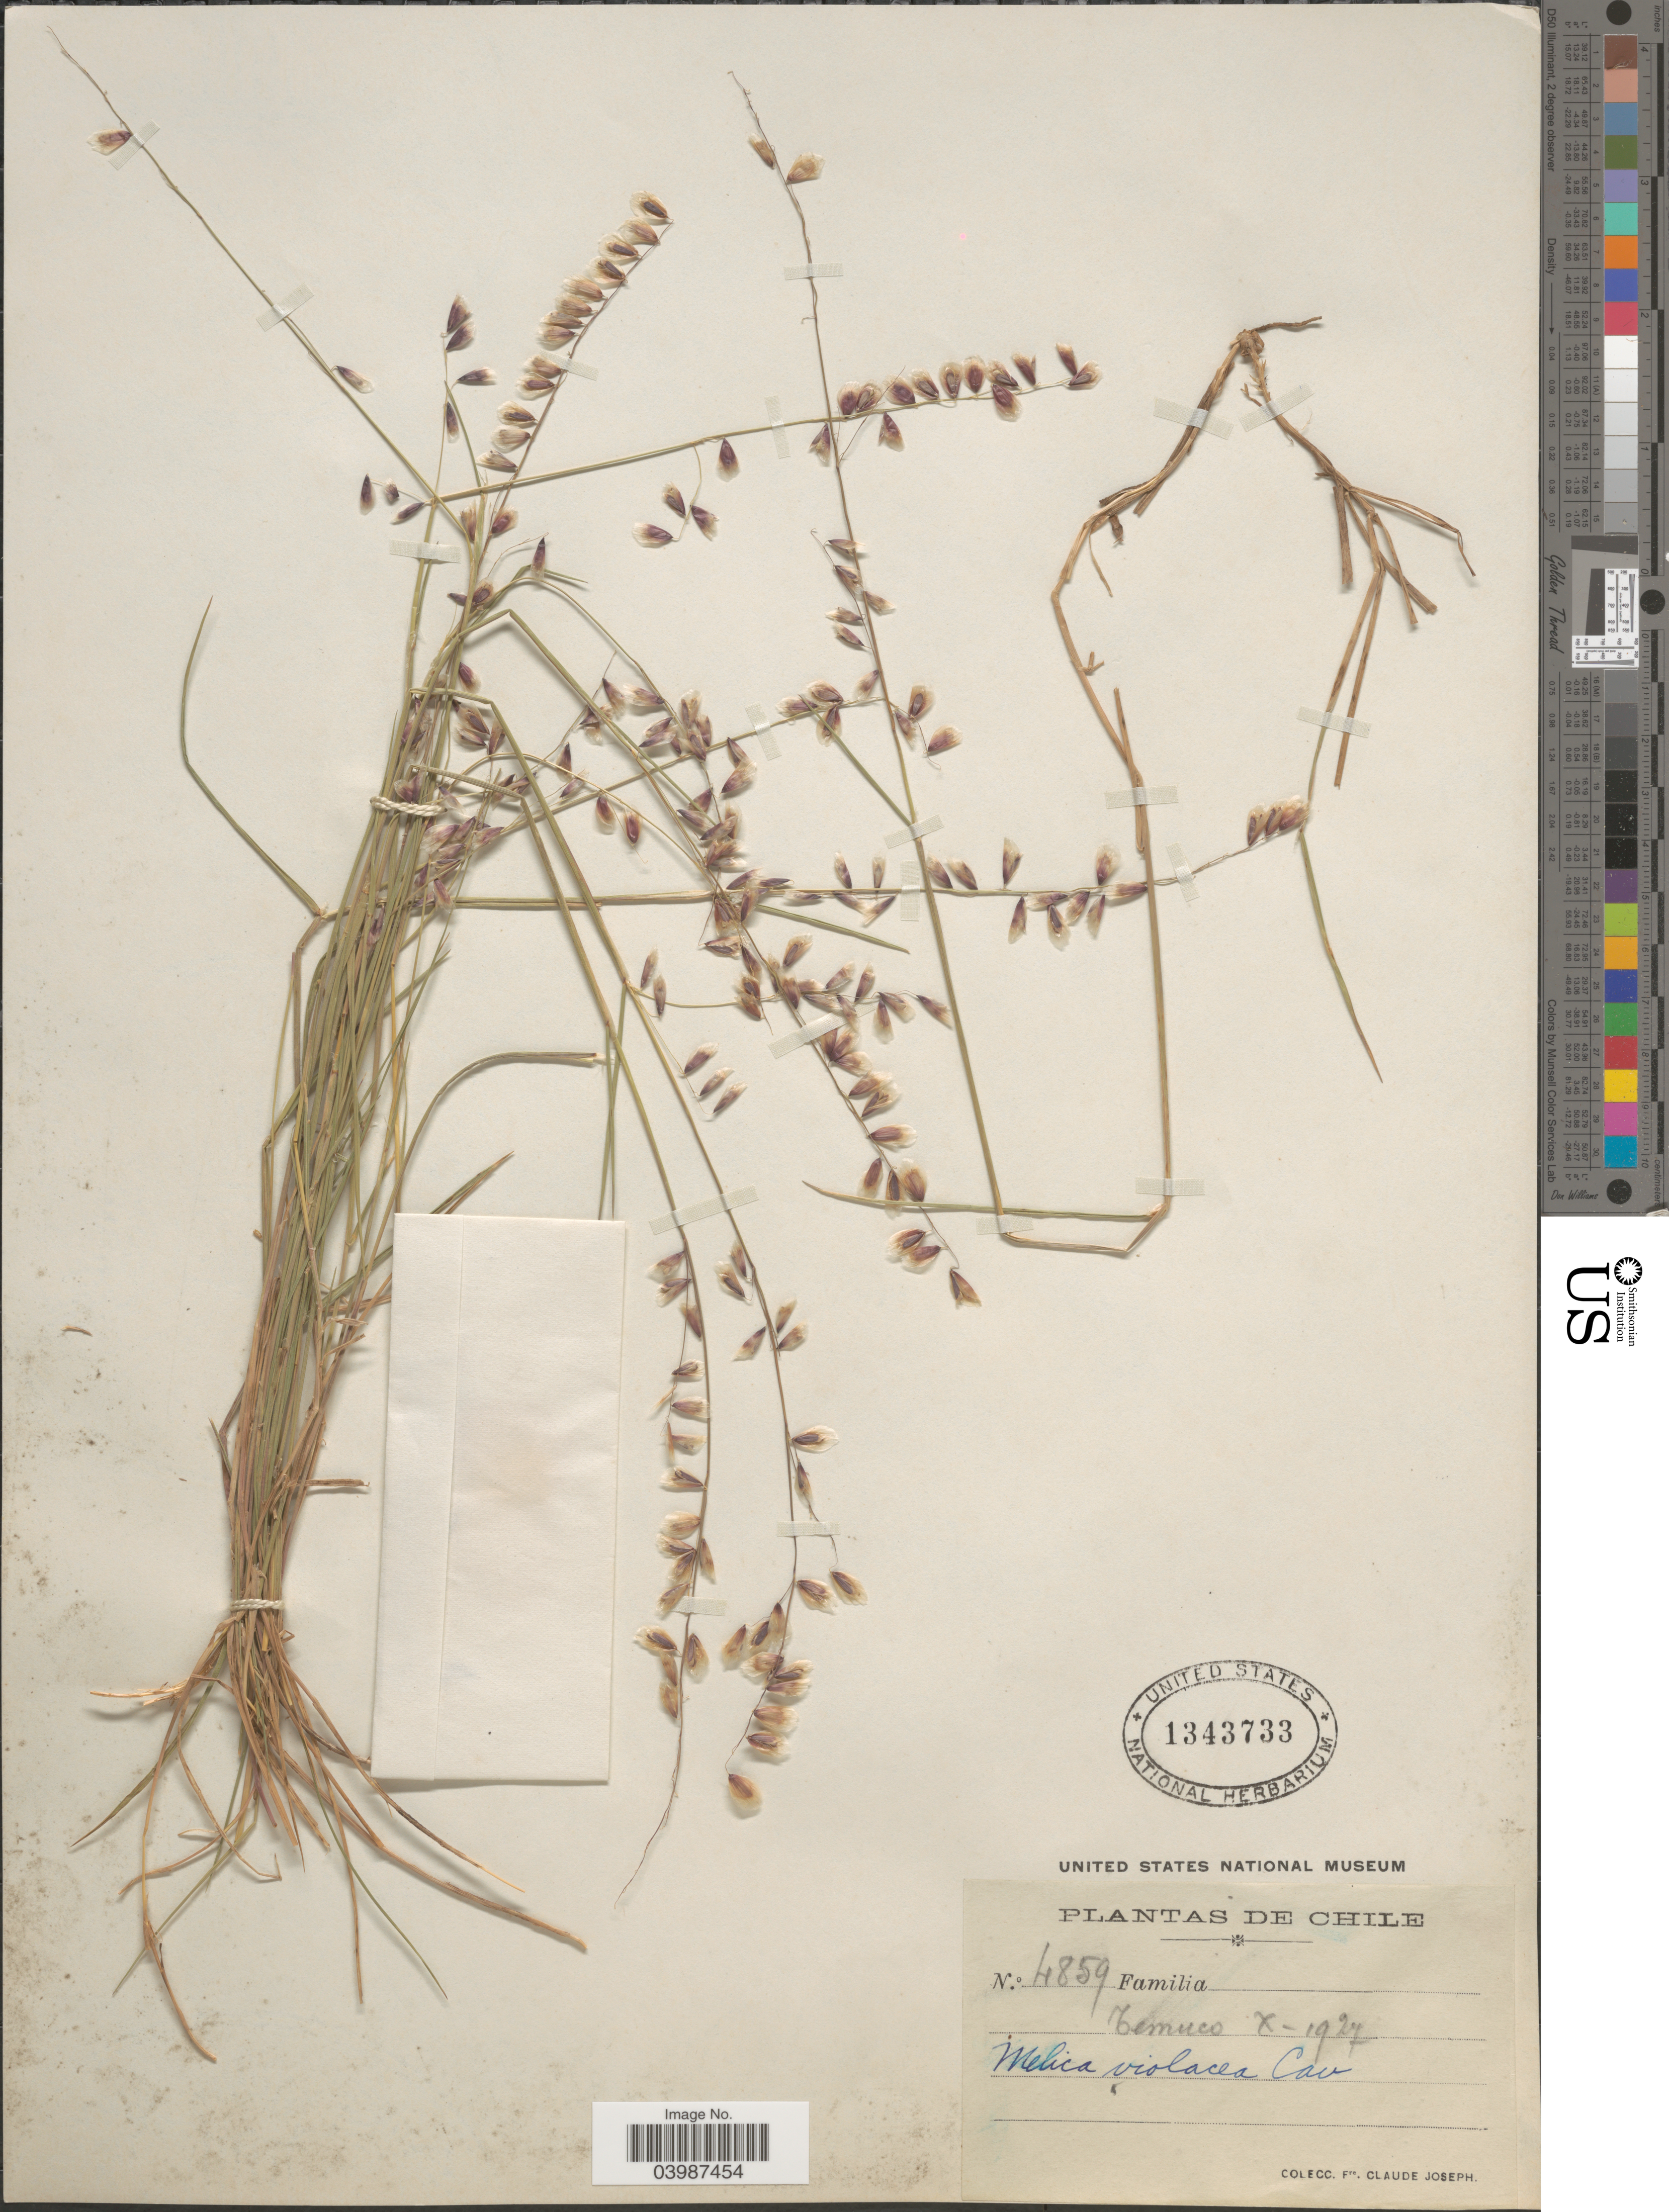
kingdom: Plantae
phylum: Tracheophyta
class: Liliopsida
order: Poales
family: Poaceae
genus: Melica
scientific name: Melica violacea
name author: Cav.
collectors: Bro. Claude-Joseph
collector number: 4859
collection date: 1927-10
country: Chile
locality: Temuco.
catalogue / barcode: US 1343733